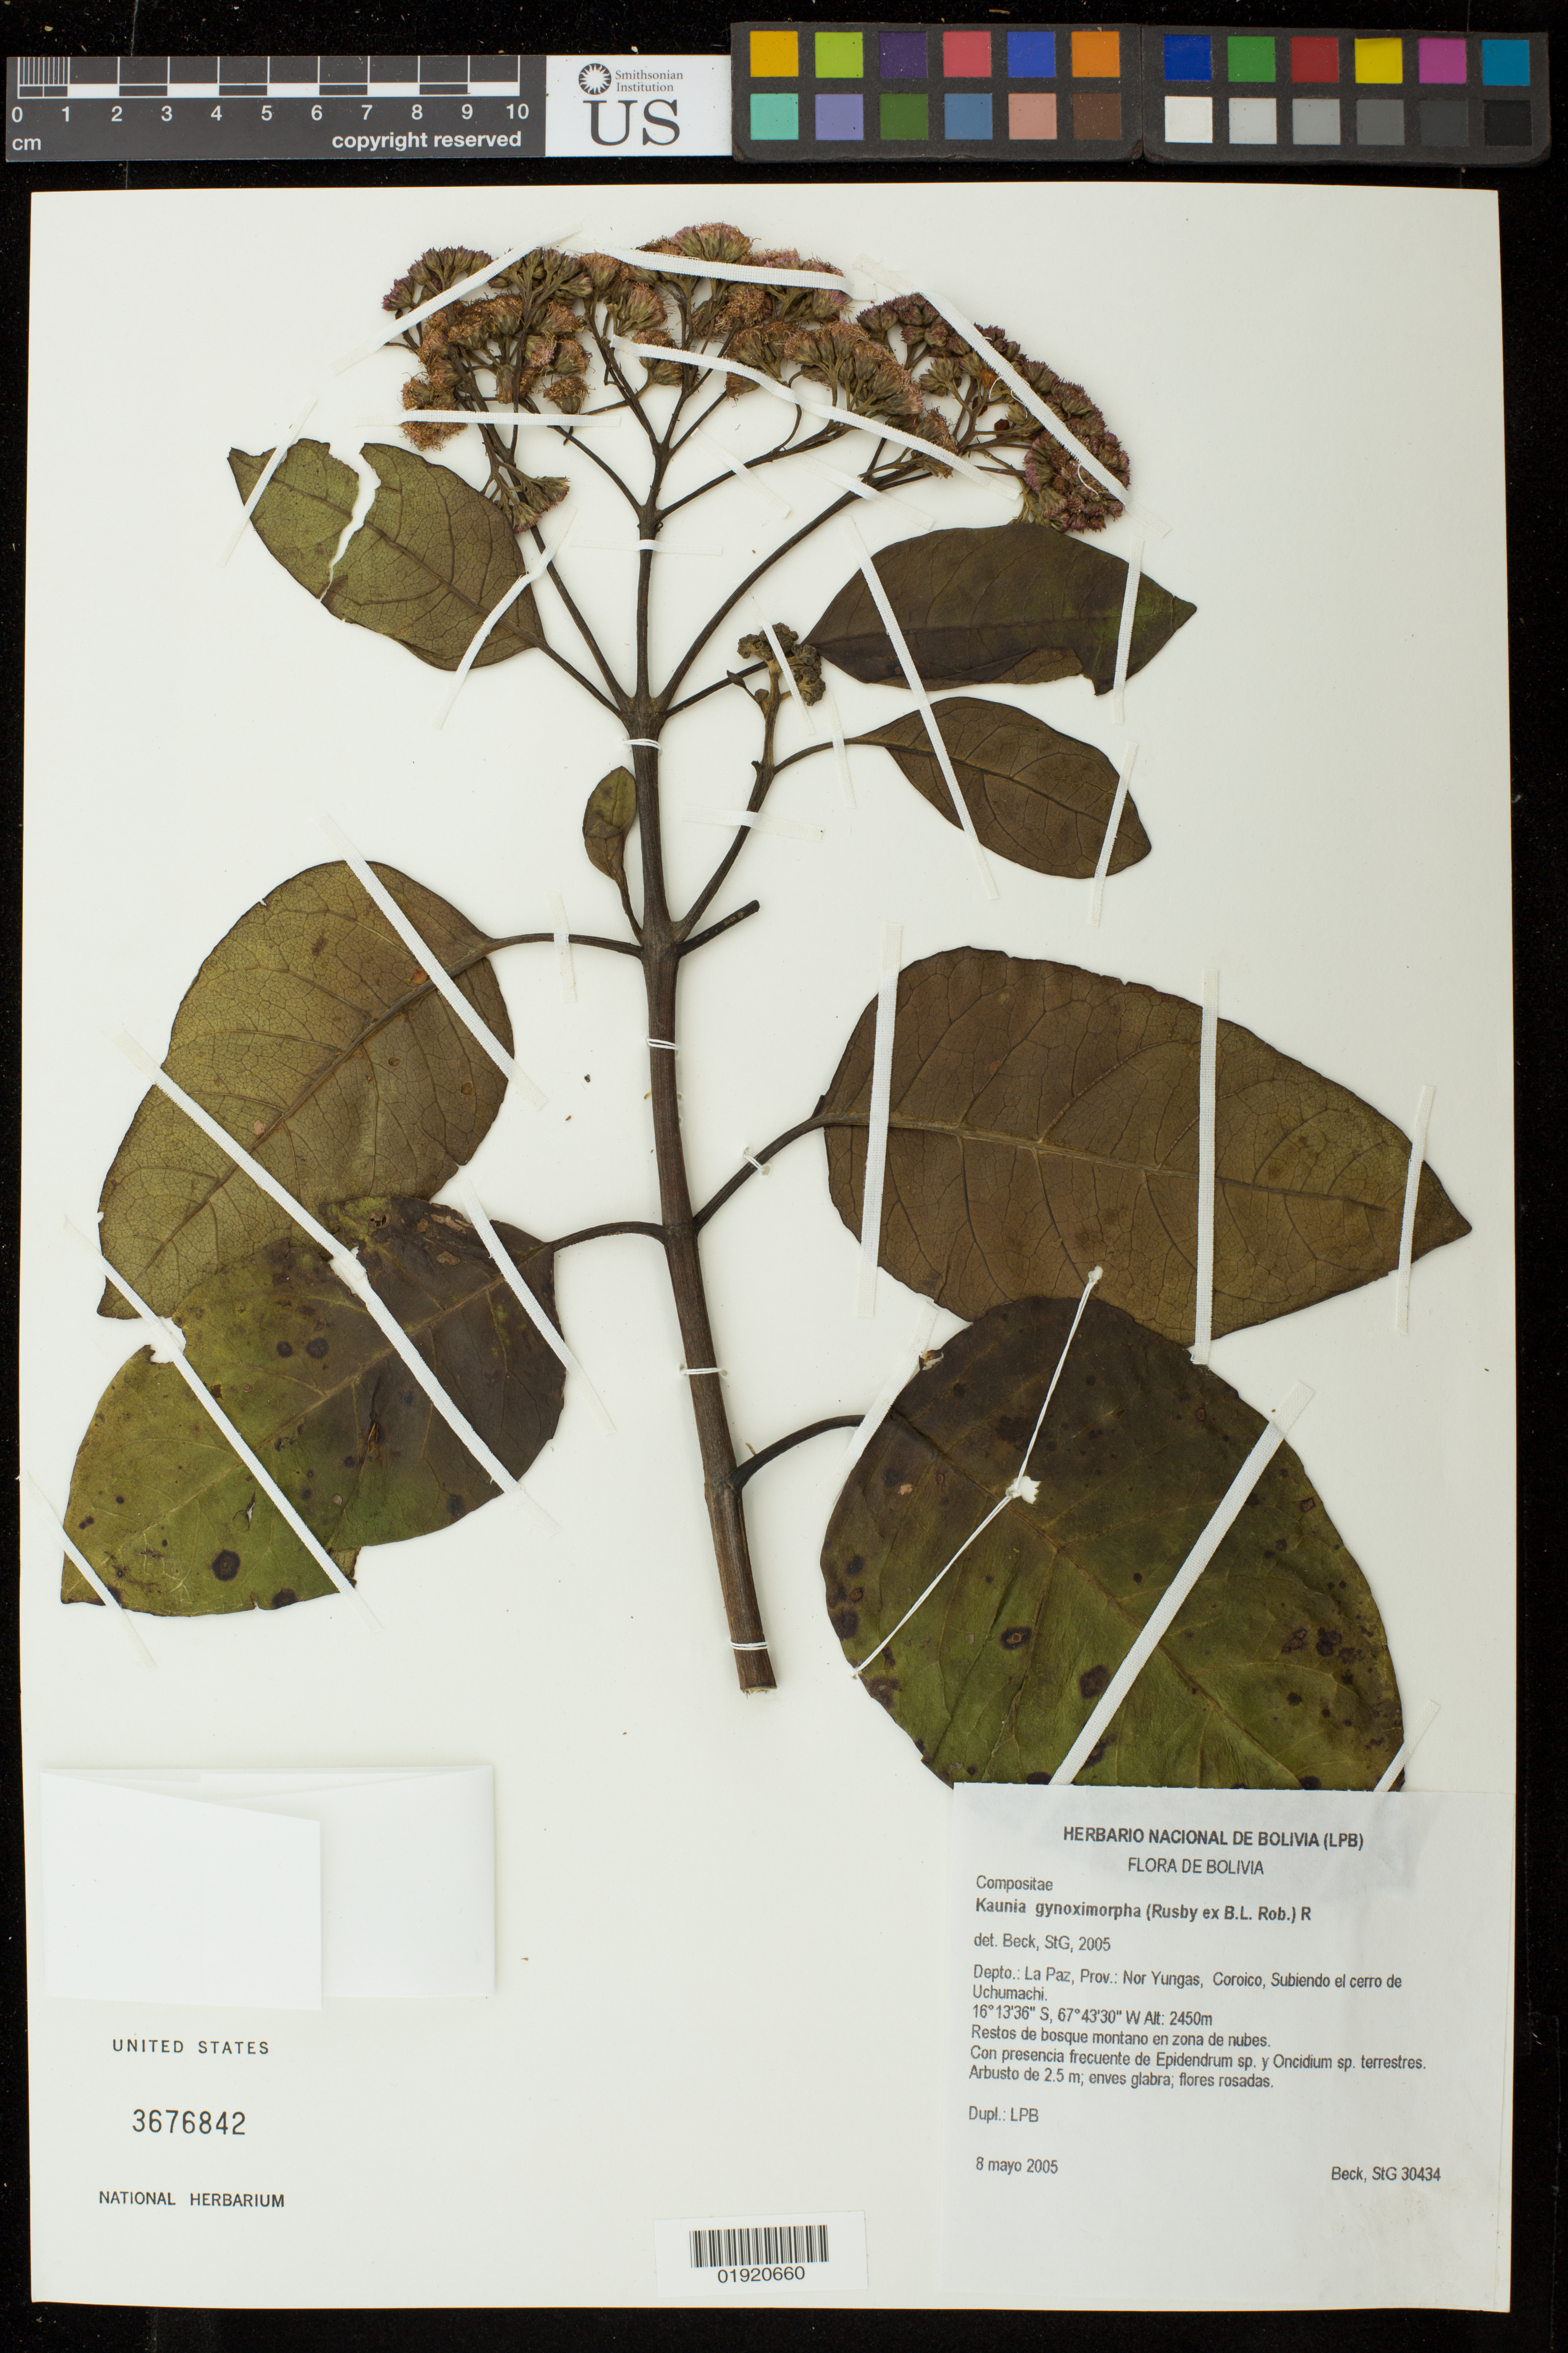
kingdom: Plantae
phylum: Tracheophyta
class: Magnoliopsida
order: Asterales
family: Asteraceae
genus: Kaunia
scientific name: Kaunia gynoximorpha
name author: (Rusby ex B.L. Rob.) R.M. King & H. Rob.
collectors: S. Beck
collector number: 30434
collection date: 2005-05-08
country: Bolivia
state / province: La Paz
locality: Depto.: La Paz, Prov.: Nor Yungas, Coroico, Subiendo el cerro de Uchumachi.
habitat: Restos de bosque montano en zona de nubes. Con presencia frecuente de Epidendrum sp. y Oncidium sp. terrestres.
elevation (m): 2450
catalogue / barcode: US 3676842